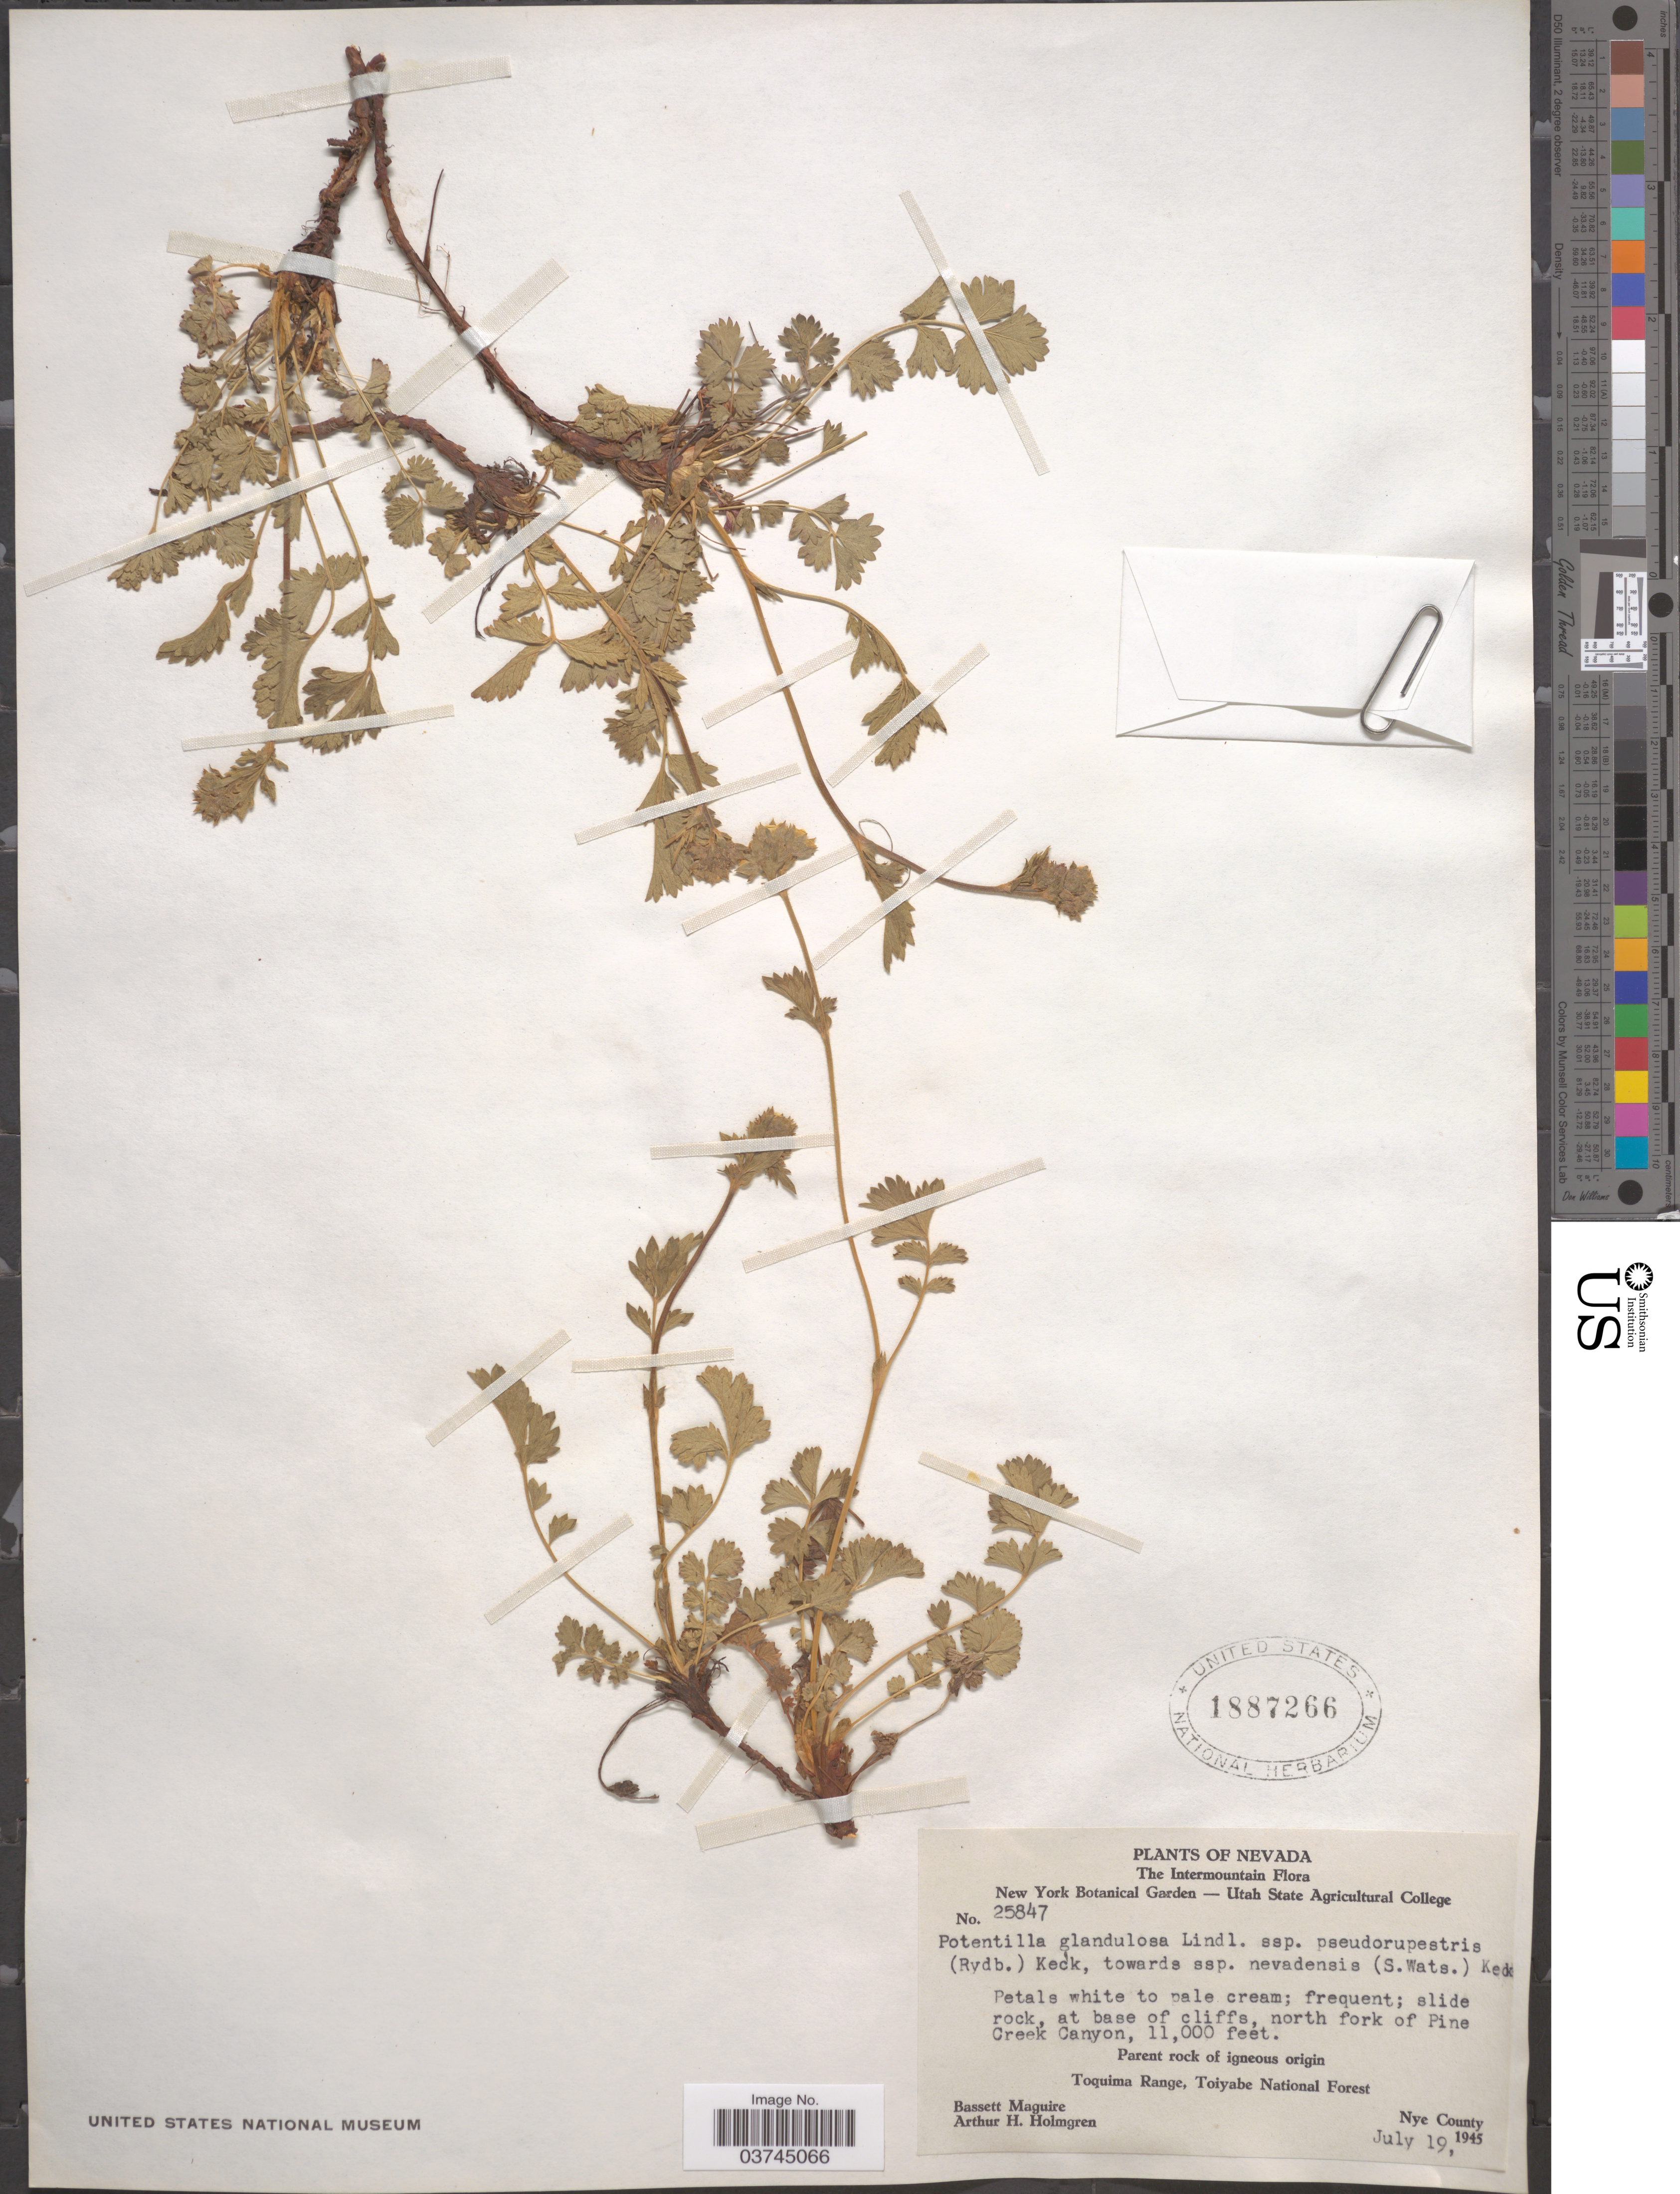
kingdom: Plantae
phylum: Tracheophyta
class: Magnoliopsida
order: Rosales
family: Rosaceae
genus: Drymocallis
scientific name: Drymocallis pseudorupestris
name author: (Rydb.) Rydb.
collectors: B. Maguire & A. H. Holmgren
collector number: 25847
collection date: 1945-07-19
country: United States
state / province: Nevada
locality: The Intermountain. North fork of Pine Creek Canyon. Toquima Range, Toiyabe National Forest. Nye County.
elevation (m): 3353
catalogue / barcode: US 1887266